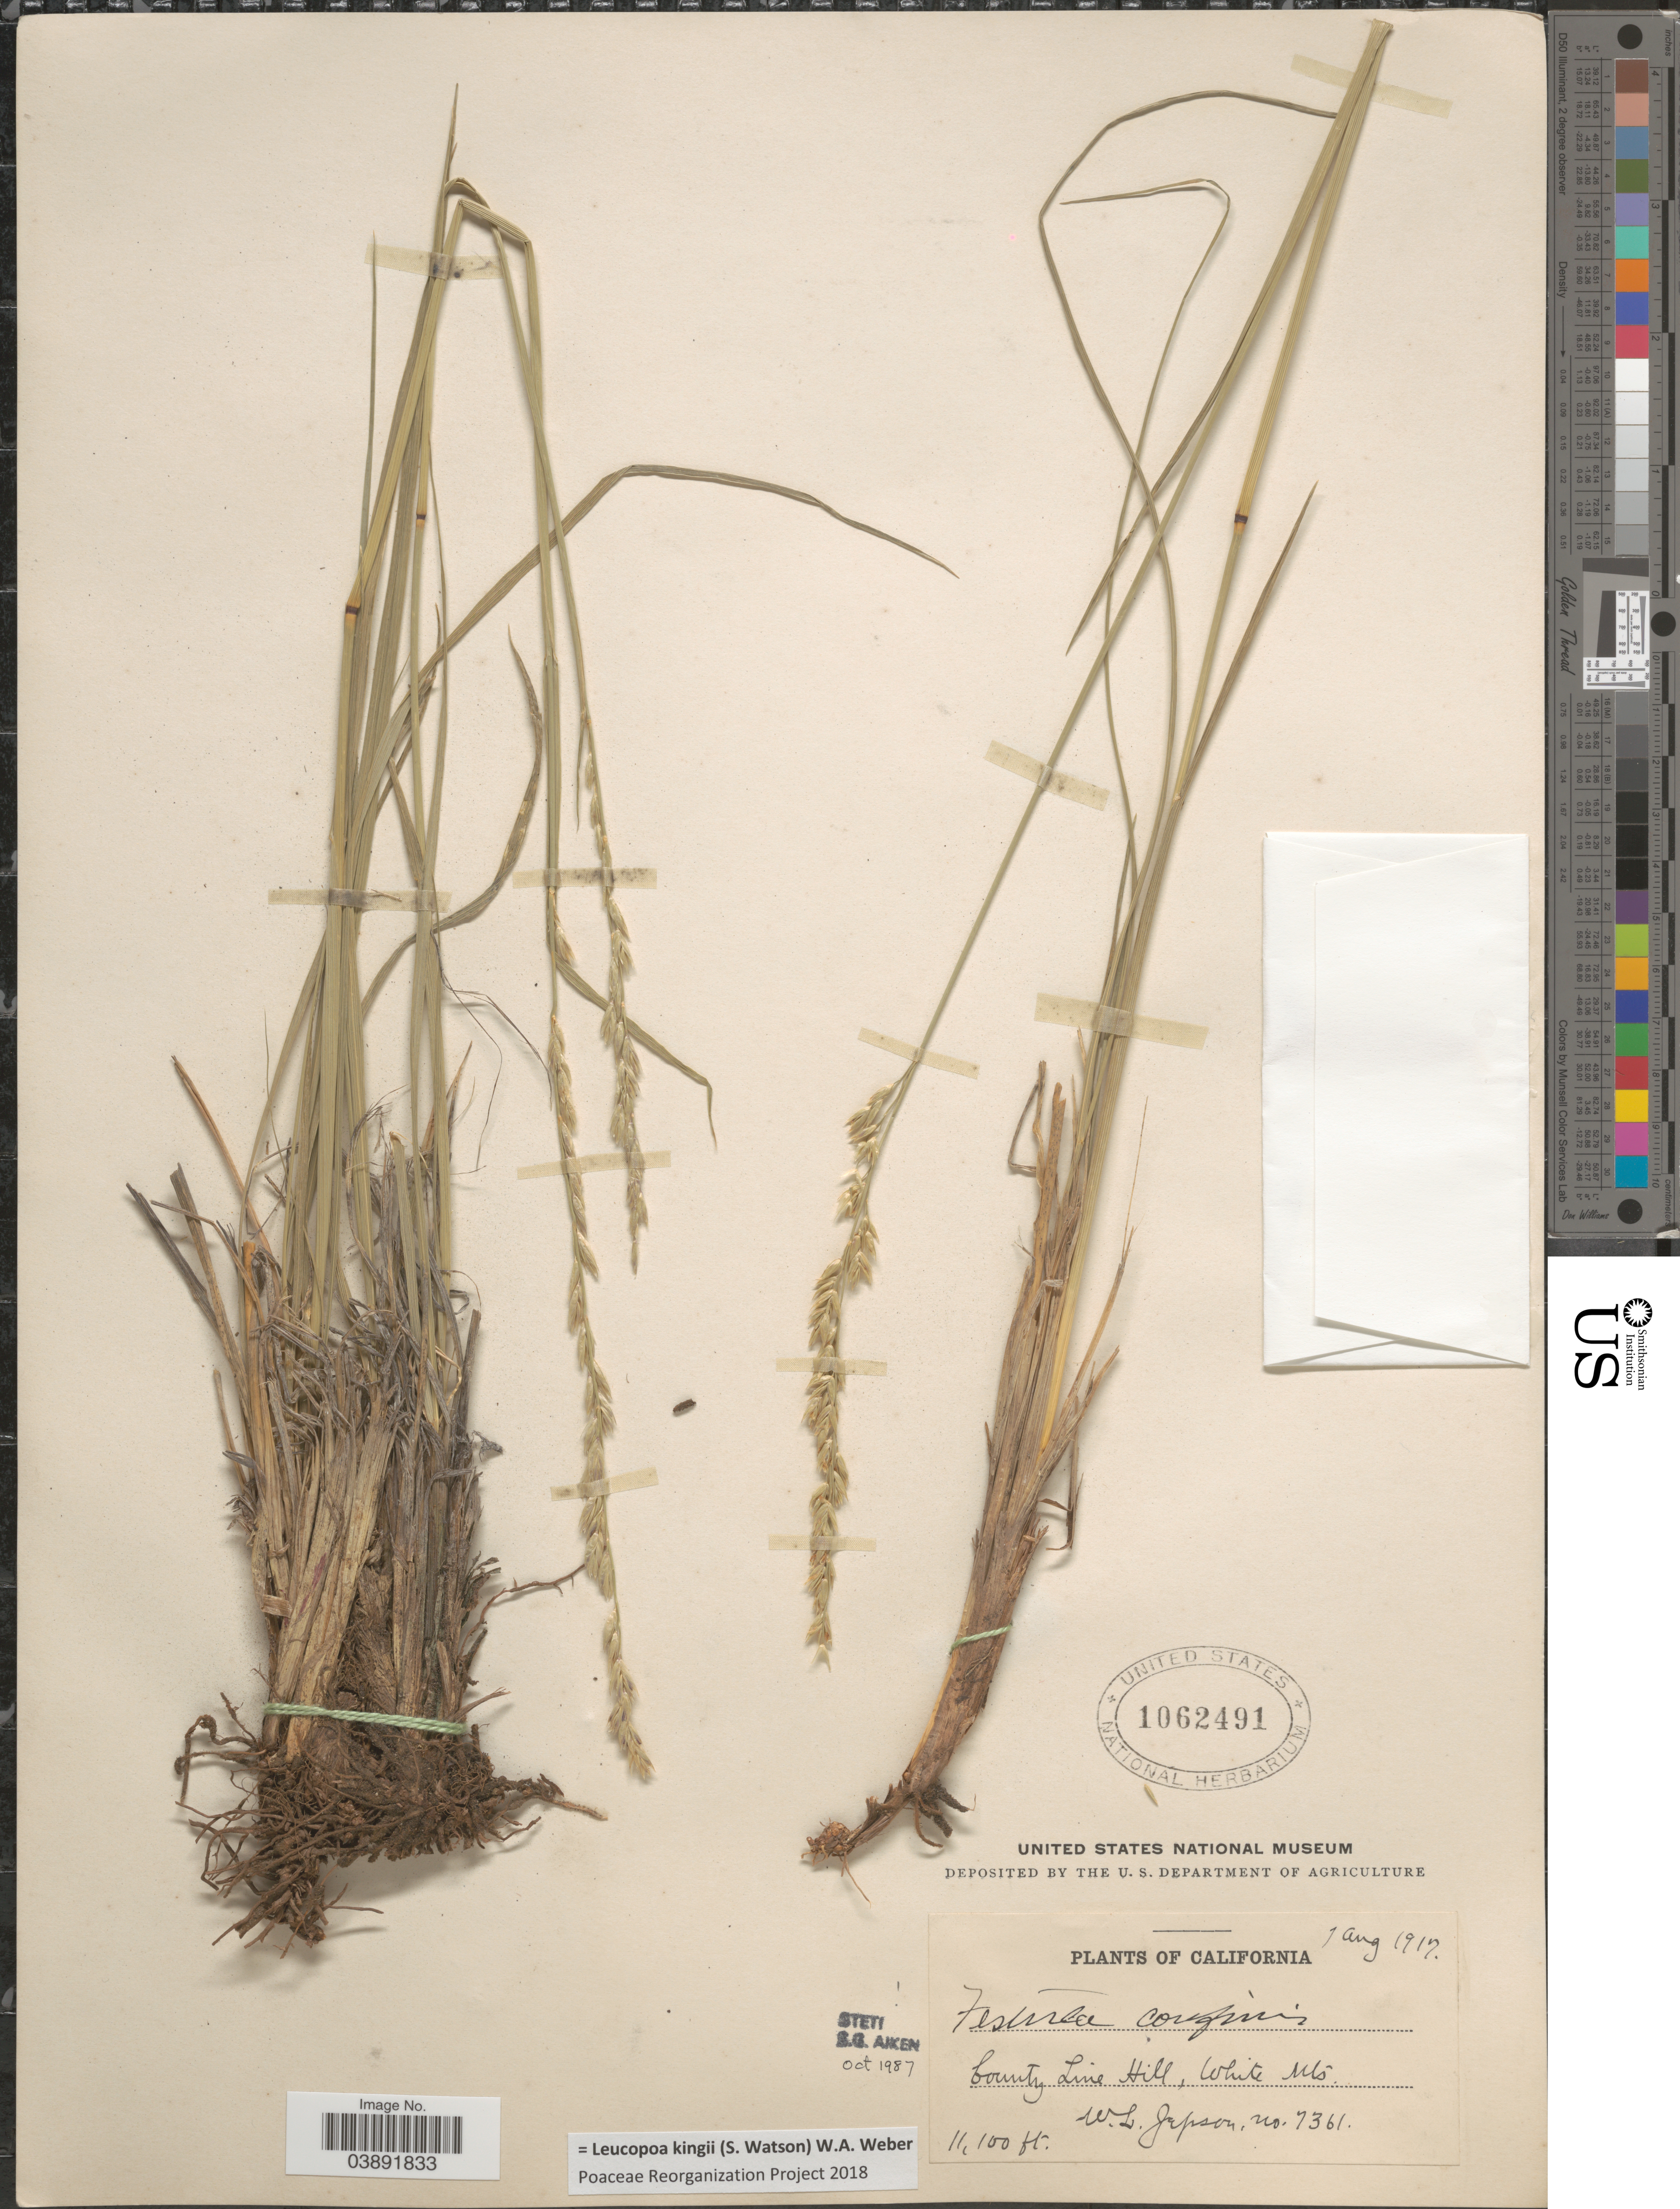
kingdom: Plantae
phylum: Tracheophyta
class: Liliopsida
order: Poales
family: Poaceae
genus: Hesperochloa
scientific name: Hesperochloa kingii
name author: (S. Watson) Rydb.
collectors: W. L. Jepson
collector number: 7361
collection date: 1917-08-07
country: United States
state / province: California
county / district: Mono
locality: County Line Hill, White Mts.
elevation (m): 3383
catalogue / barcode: US 1062491